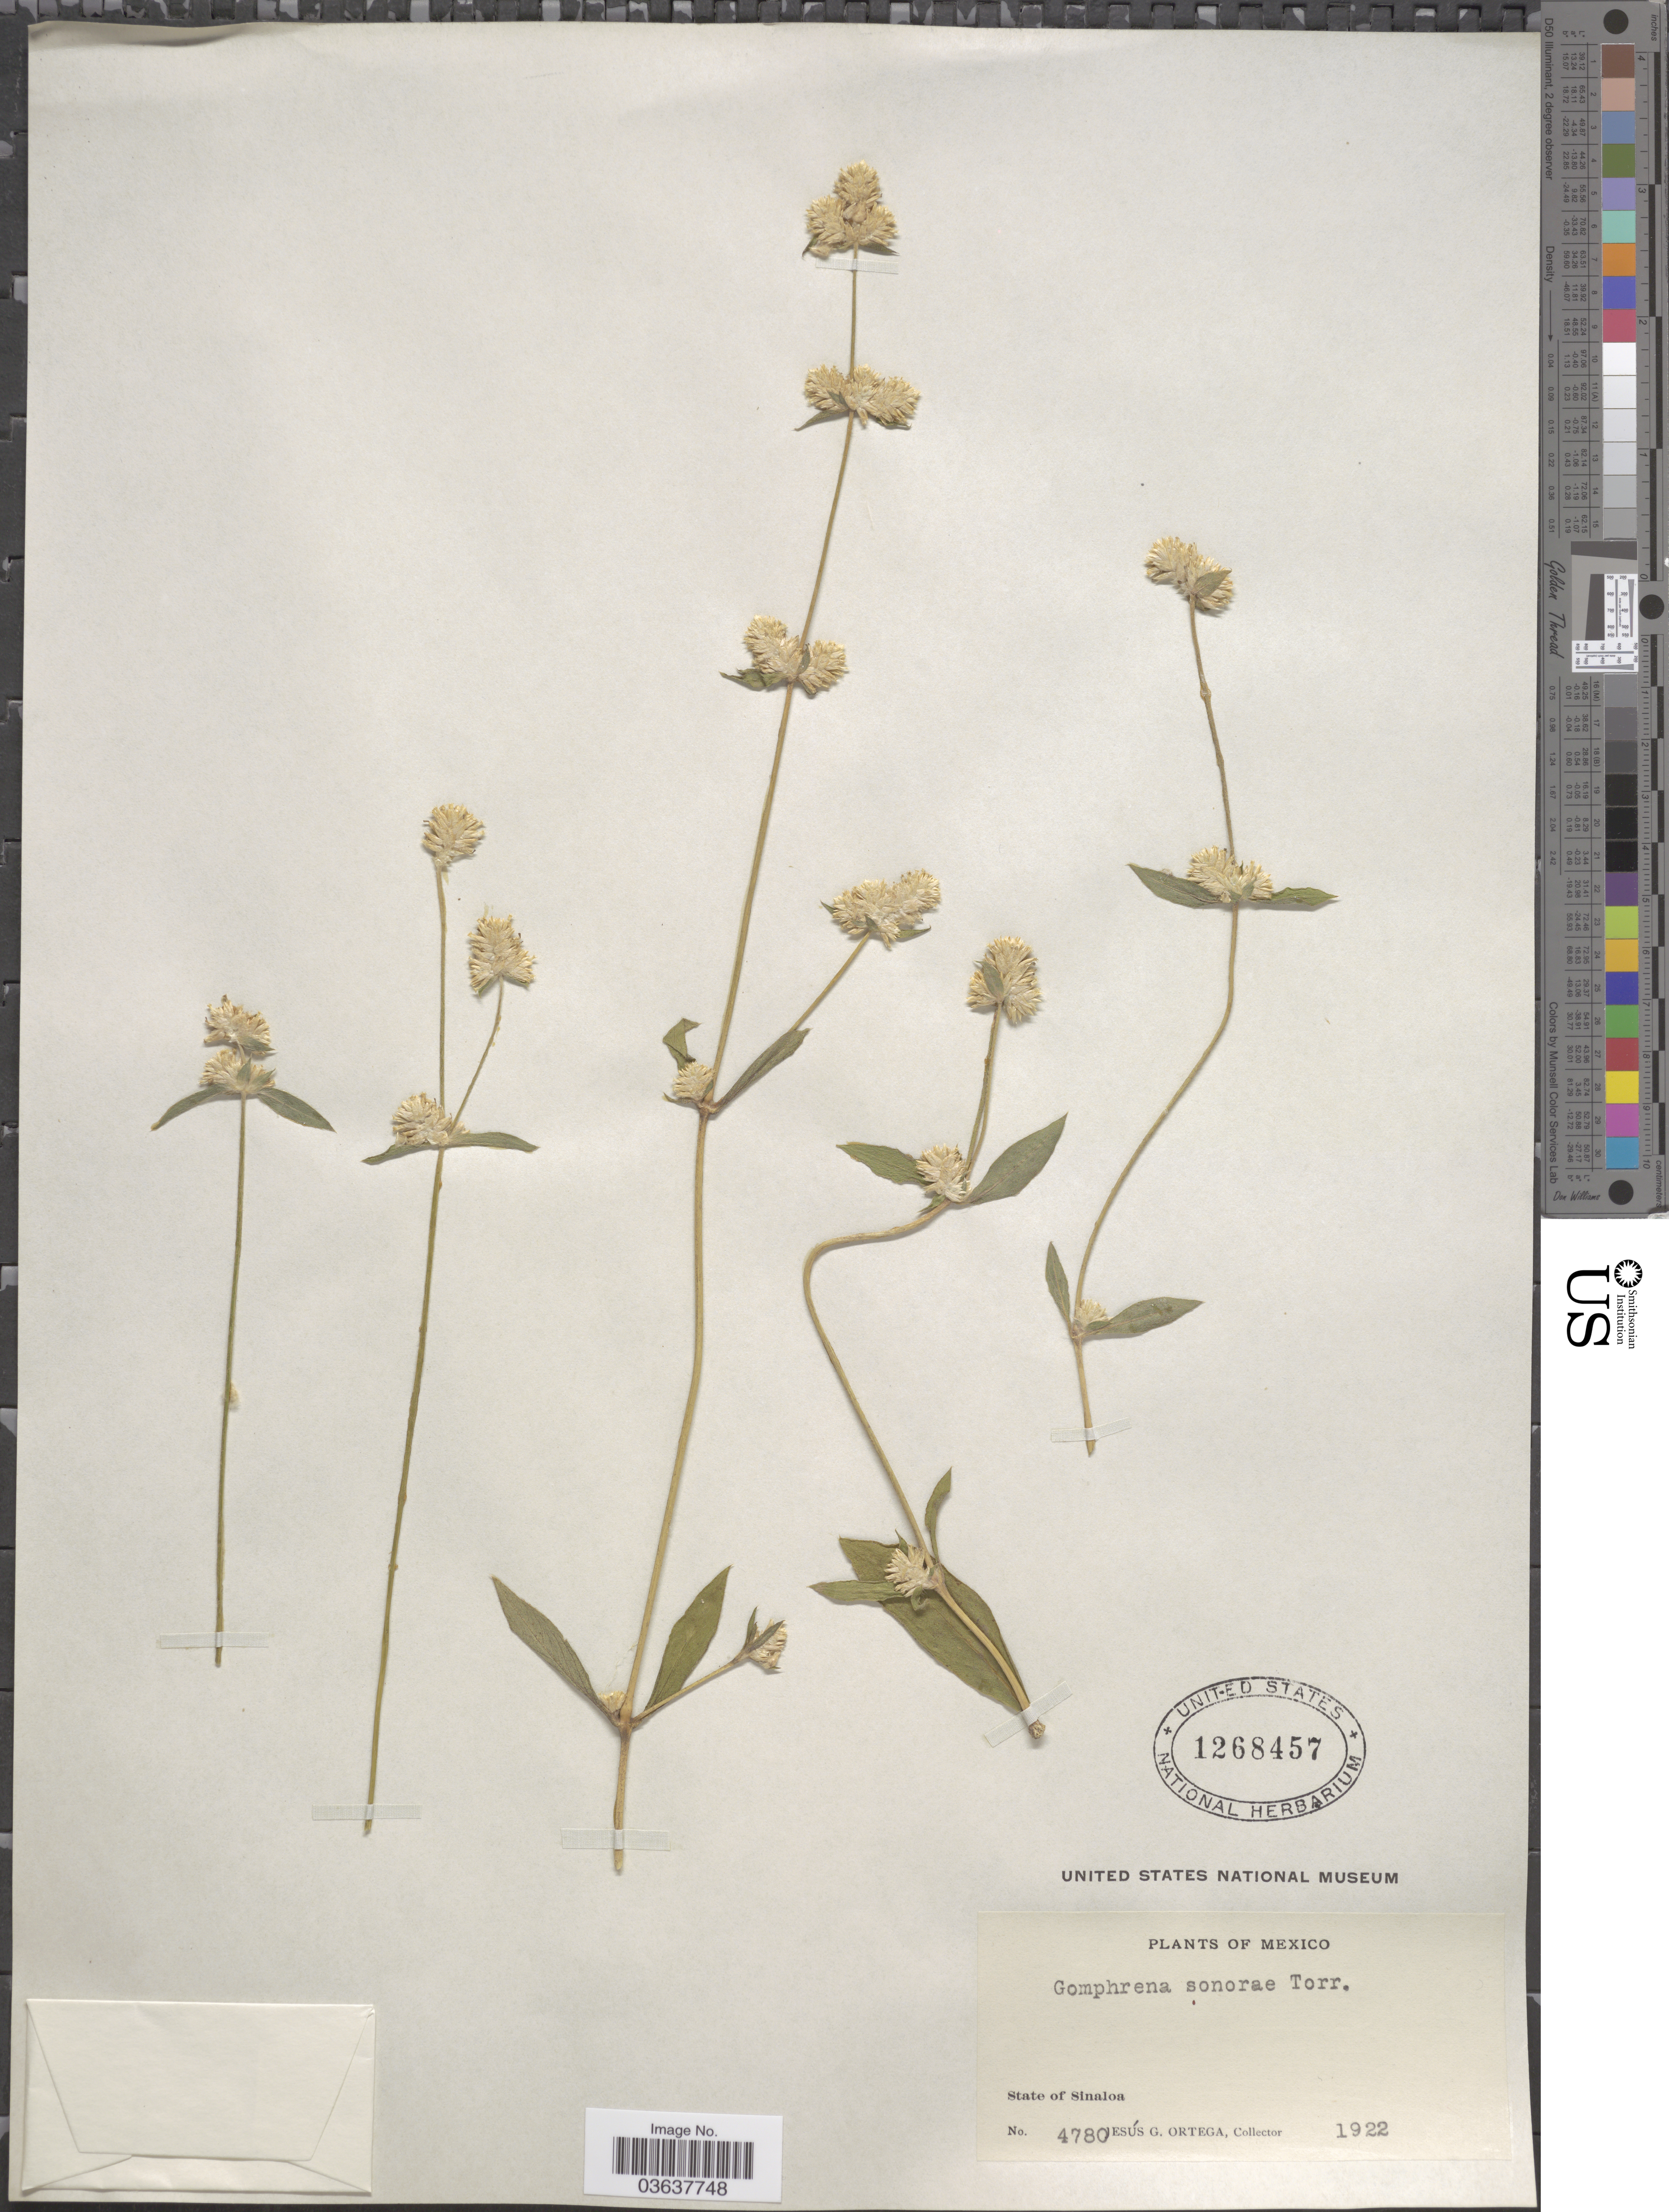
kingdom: Plantae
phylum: Tracheophyta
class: Magnoliopsida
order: Caryophyllales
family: Amaranthaceae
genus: Gomphrena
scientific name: Gomphrena sonorae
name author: Torr. in Emory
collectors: J. Ortega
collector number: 4780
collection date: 1922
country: Mexico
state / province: Sinaloa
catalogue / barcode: US 1268457